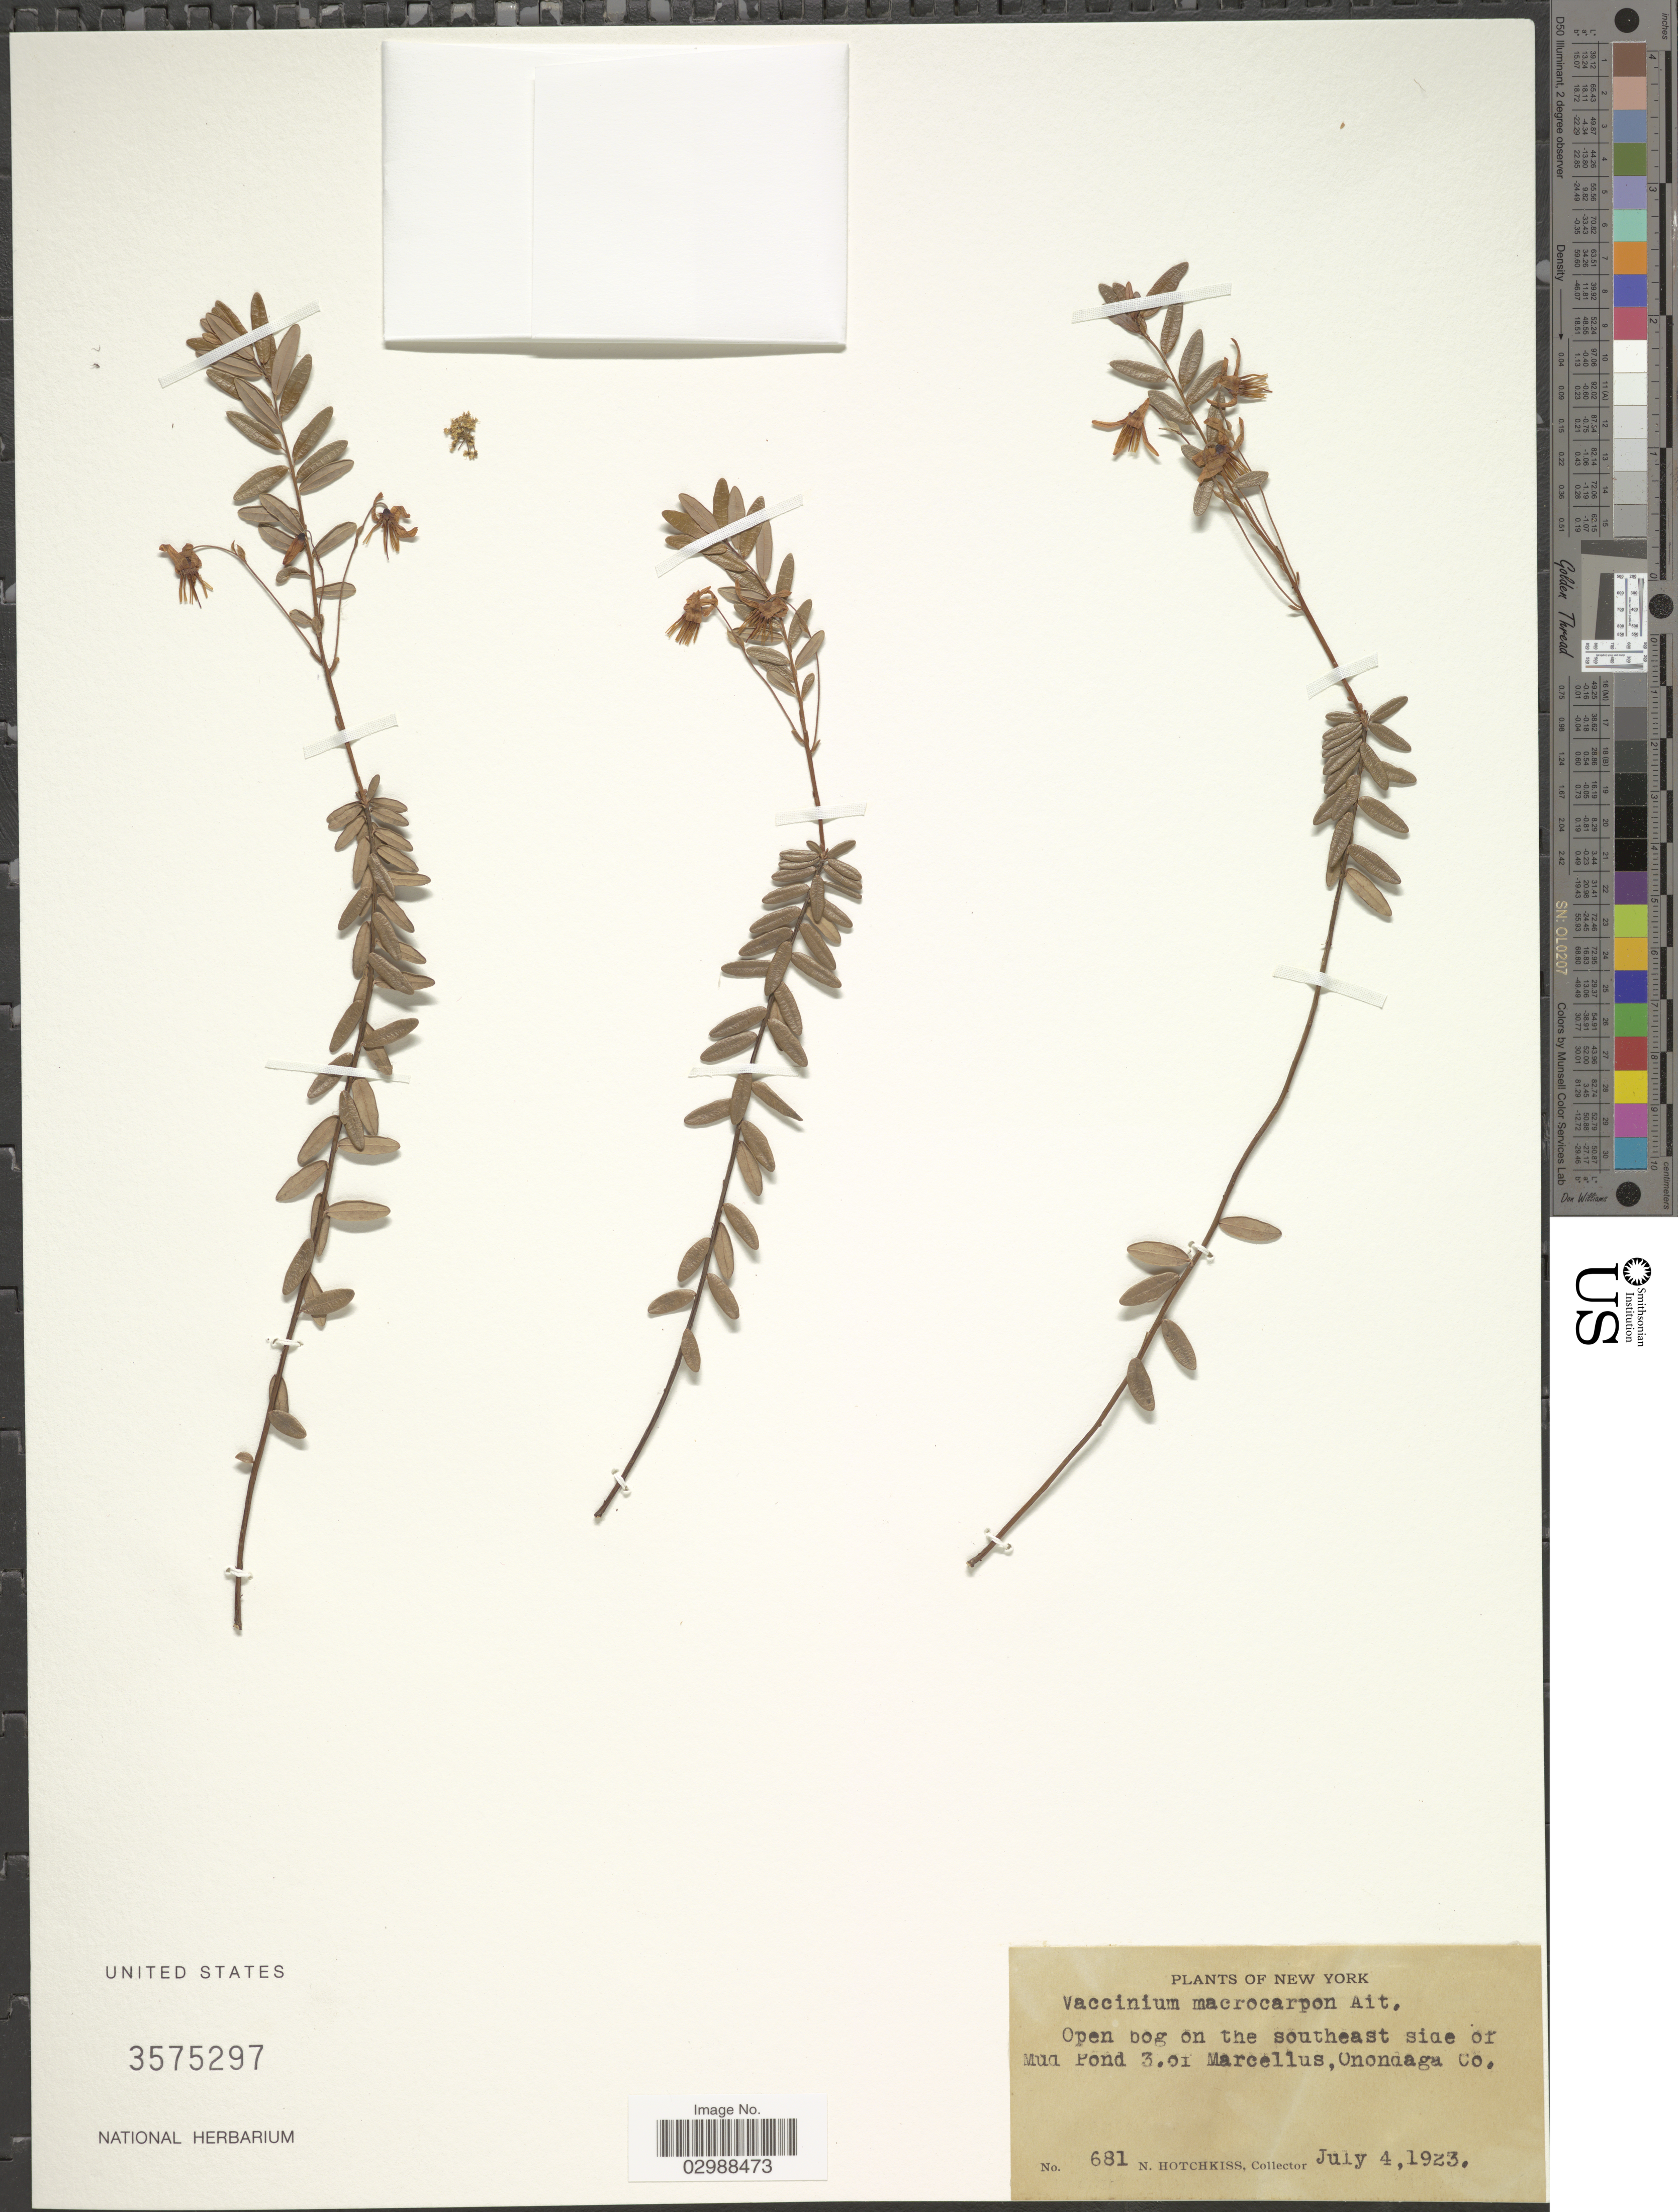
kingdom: Plantae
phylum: Tracheophyta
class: Magnoliopsida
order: Ericales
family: Ericaceae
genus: Vaccinium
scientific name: Vaccinium macrocarpon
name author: Aiton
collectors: N. Hotchkiss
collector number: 681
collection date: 1923-07-04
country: United States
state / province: New York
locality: Open bog on the southeast side of Mud Pond 3 of Marcellus, Onondaga Co.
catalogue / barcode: US 3575297